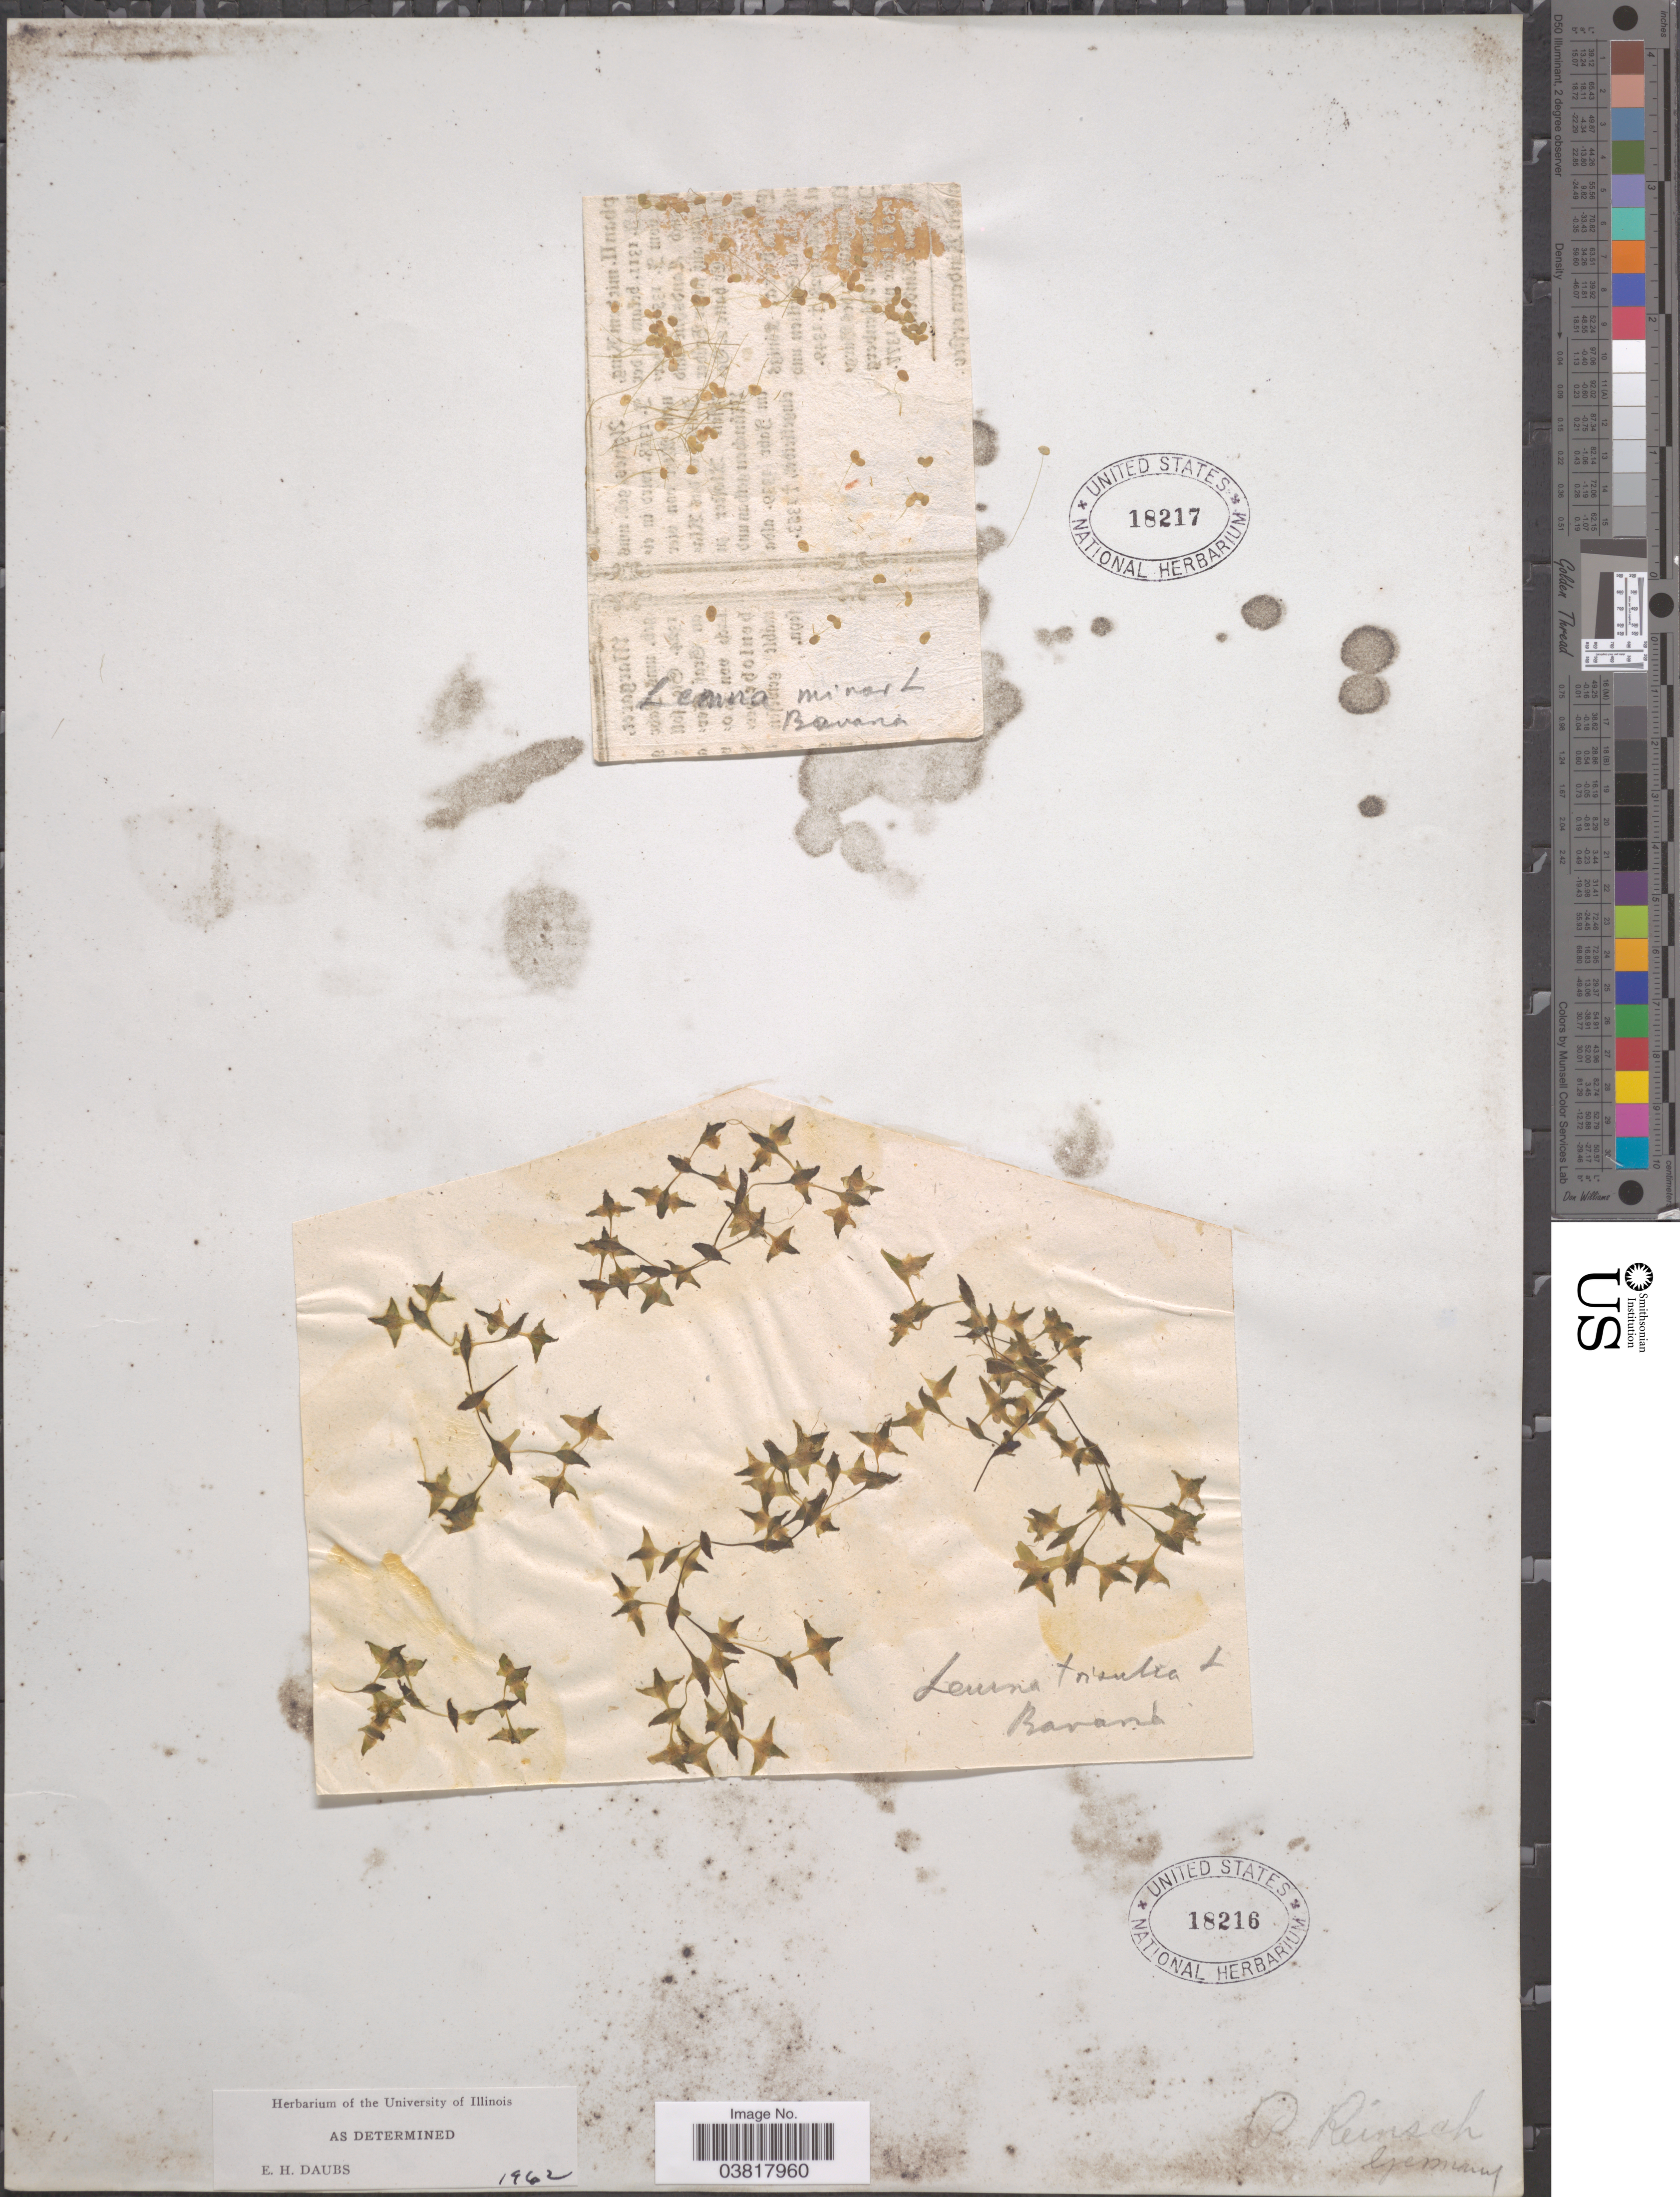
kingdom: Plantae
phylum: Tracheophyta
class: Liliopsida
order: Alismatales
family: Araceae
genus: Lemna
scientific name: Lemna trisulca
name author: L.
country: Germany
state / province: Bayern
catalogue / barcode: US 18217-2